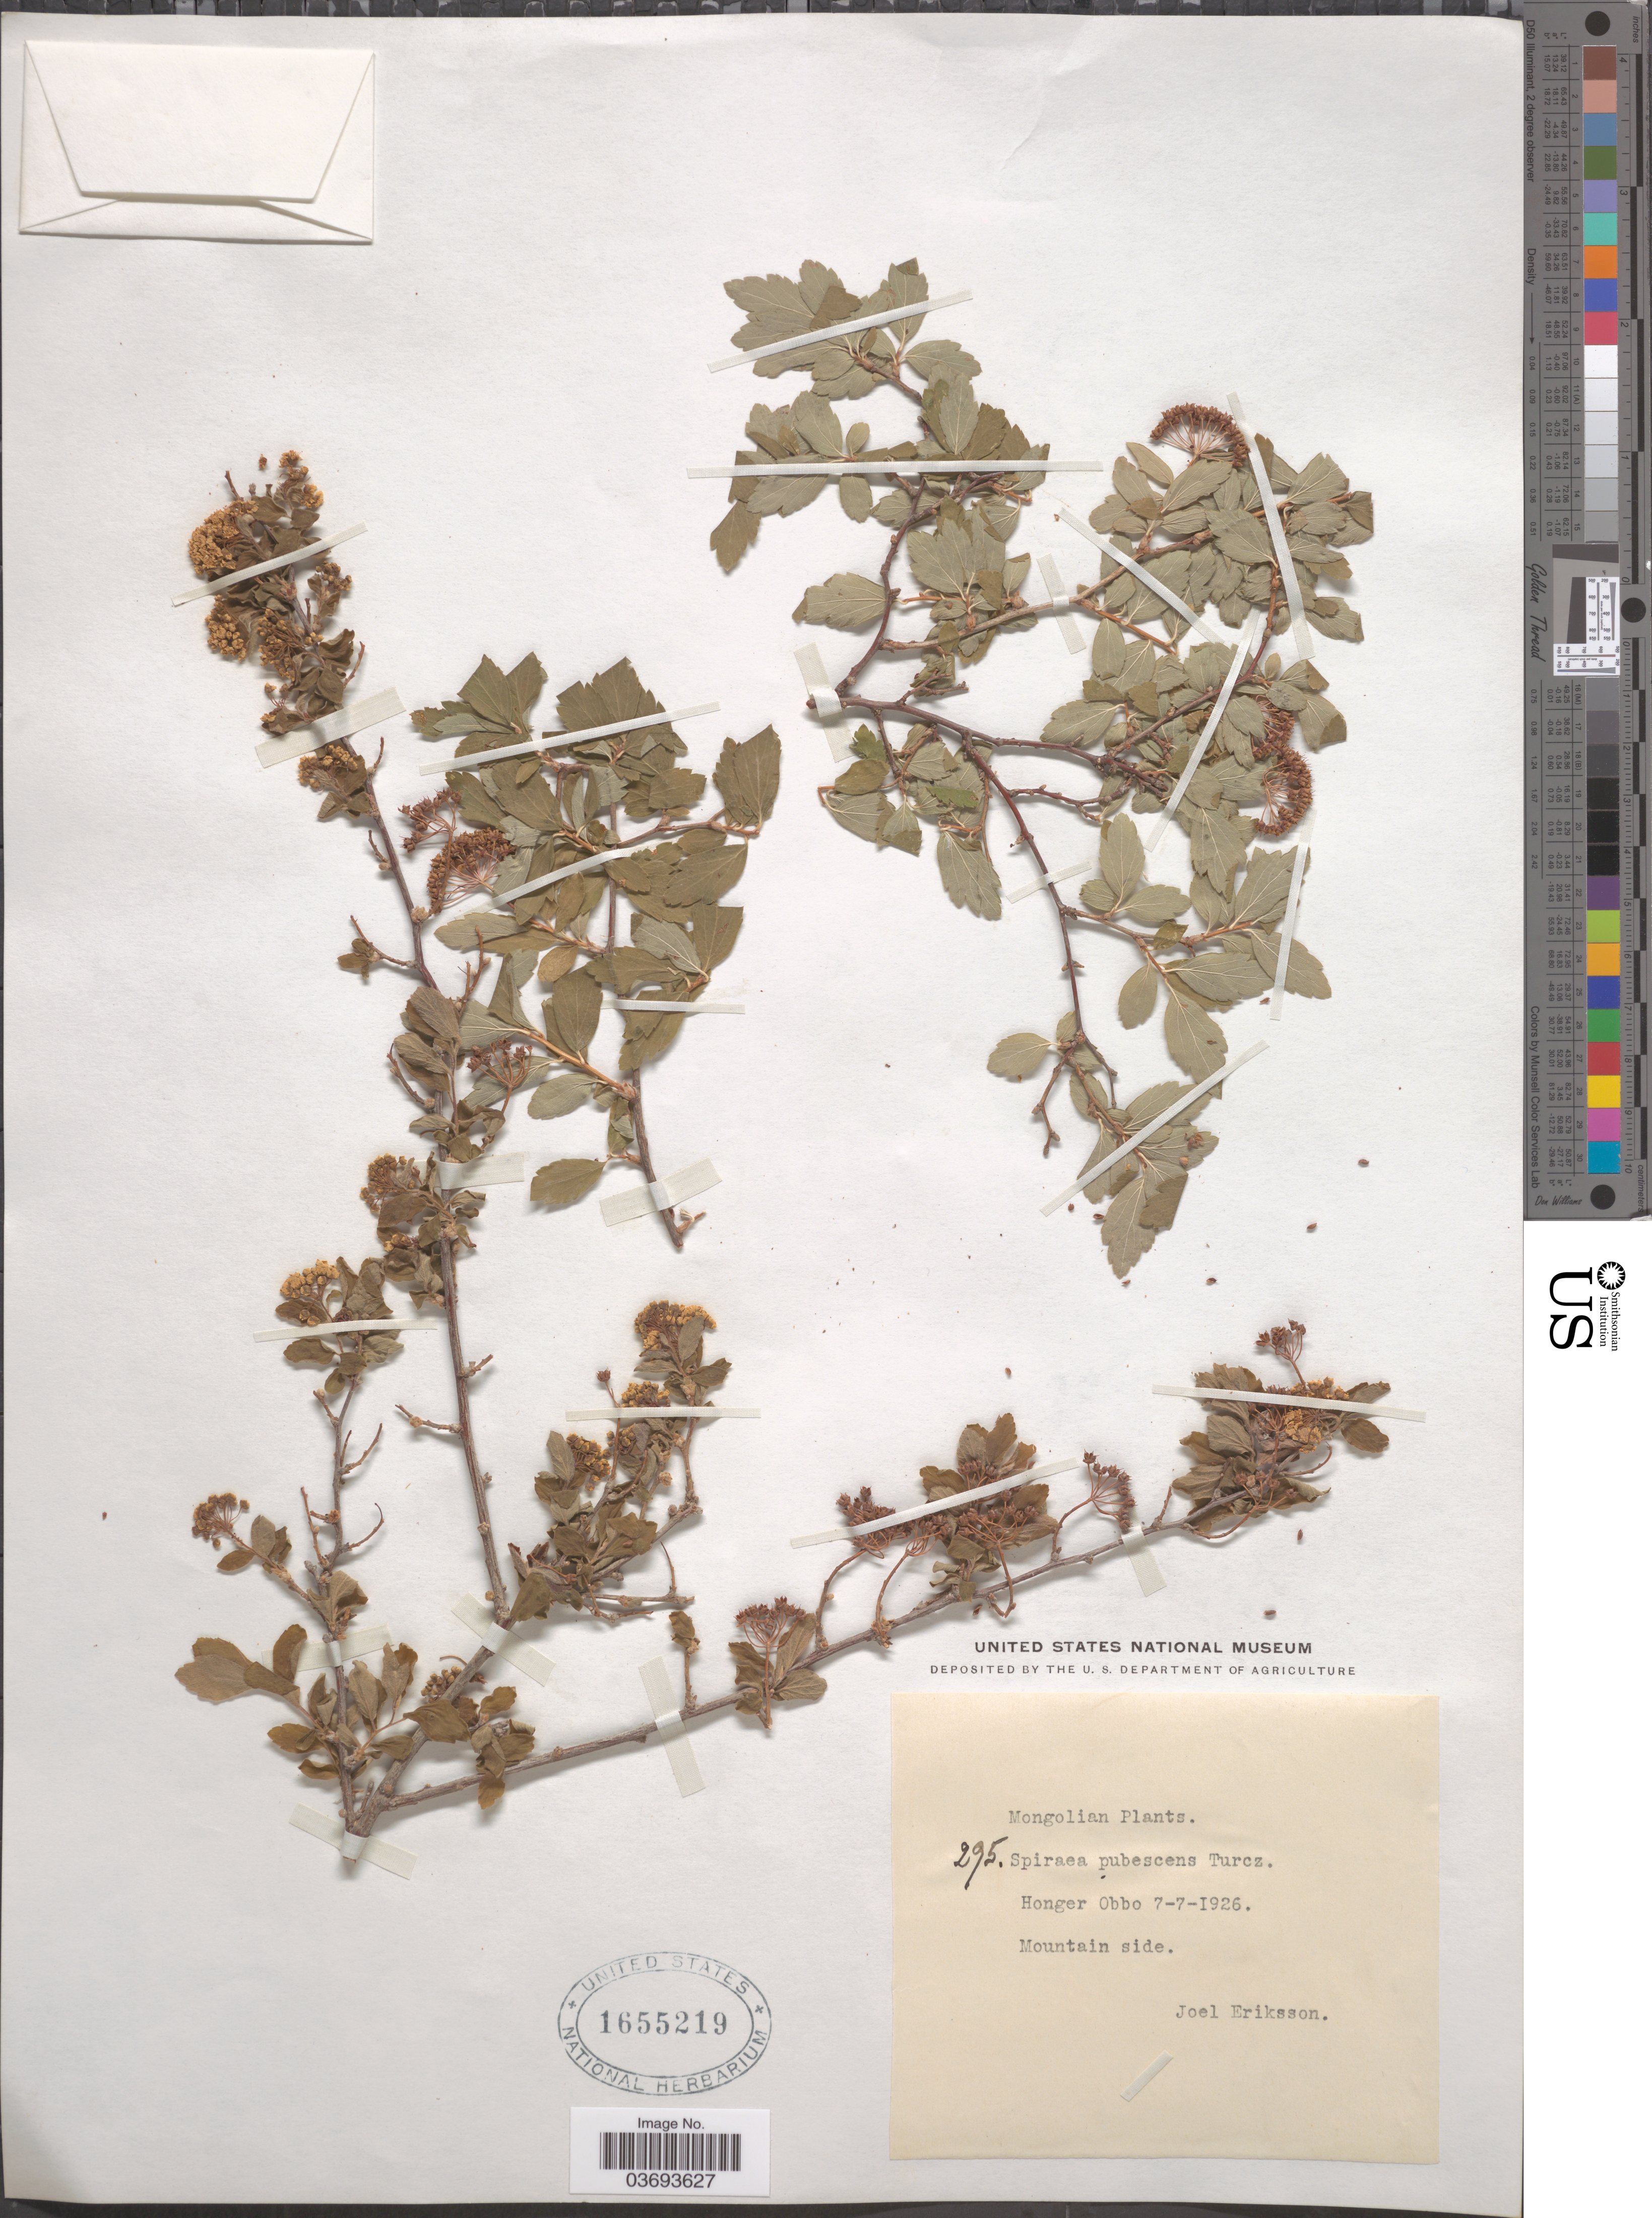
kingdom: Plantae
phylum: Tracheophyta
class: Magnoliopsida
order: Rosales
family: Rosaceae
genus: Spiraea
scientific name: Spiraea pubescens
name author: Turcz.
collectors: J. Eriksson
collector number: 295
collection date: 1926-07-07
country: Mongolia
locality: Mongolian. Honger Obbo. Mountain side.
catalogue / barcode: US 1655219